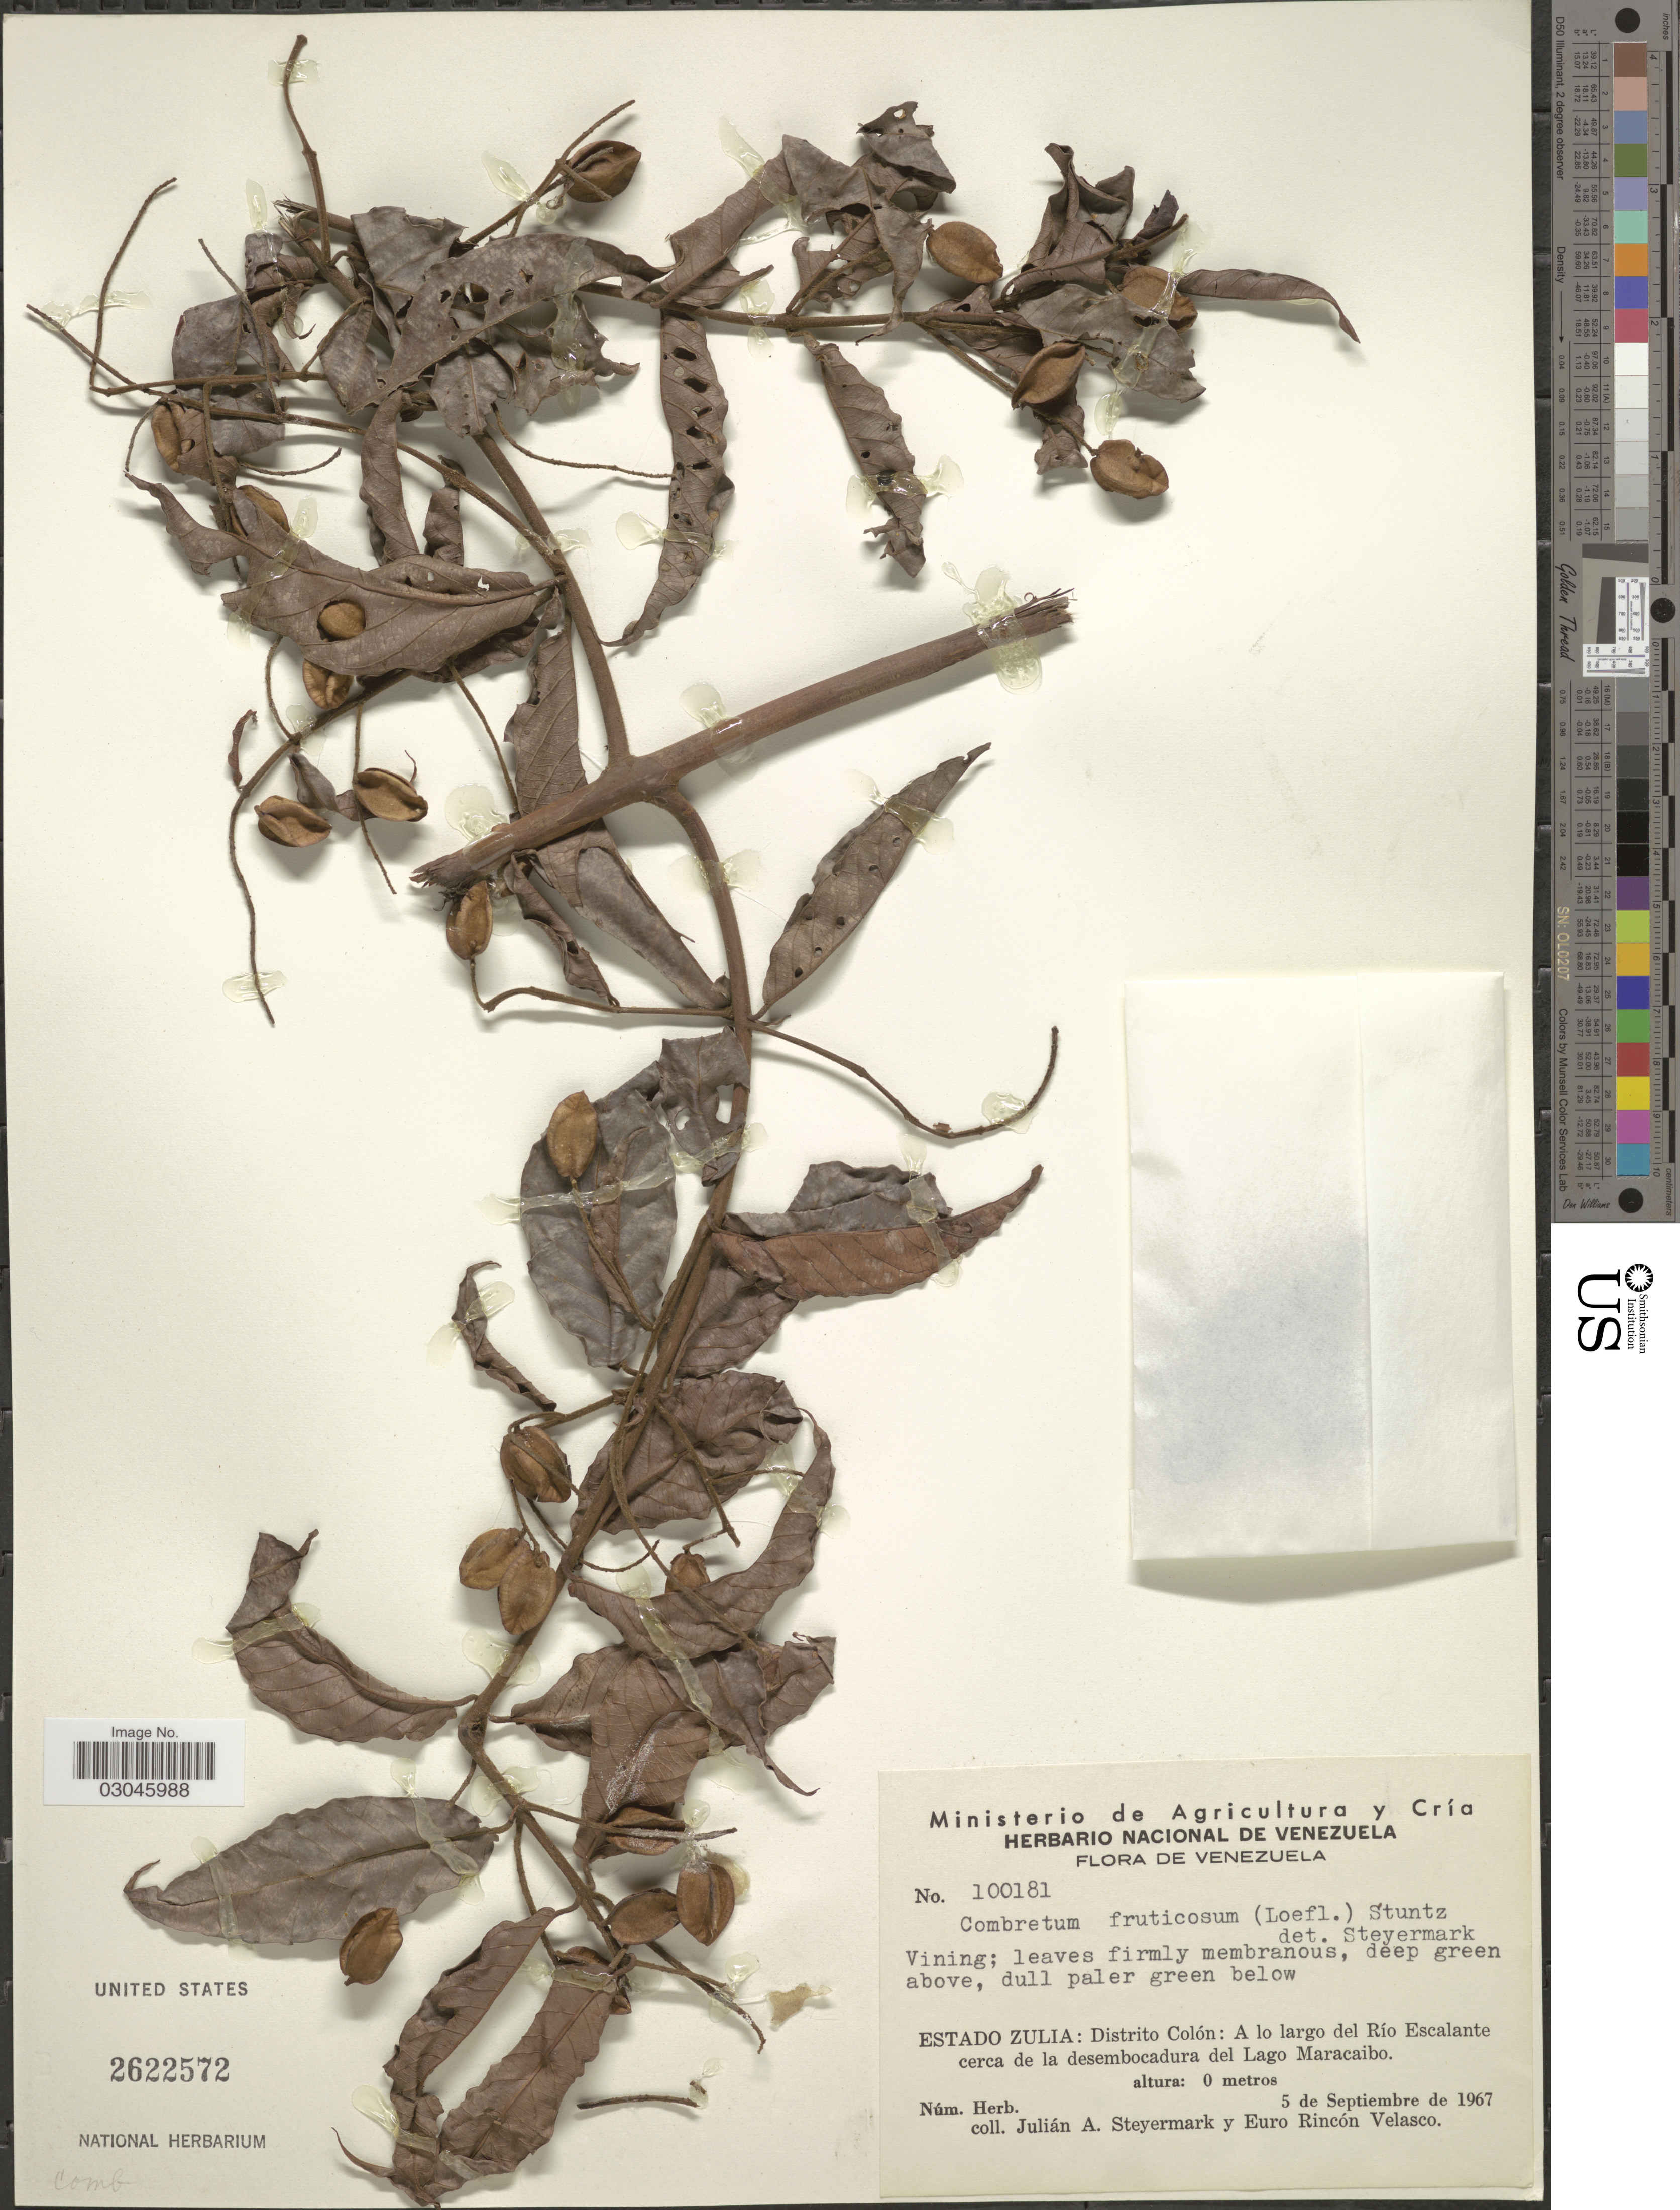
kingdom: Plantae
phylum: Tracheophyta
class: Magnoliopsida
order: Myrtales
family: Combretaceae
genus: Combretum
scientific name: Combretum fruticosum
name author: (Loefl.) Stuntz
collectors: J. Steyermark & E. Velasco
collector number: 100181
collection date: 1967-09-05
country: Venezuela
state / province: Zulia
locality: Distrito Colón: A lo largo del Río Escalante cerca de la desembocadura del Lago Maracaibo.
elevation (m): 0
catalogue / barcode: US 2622572